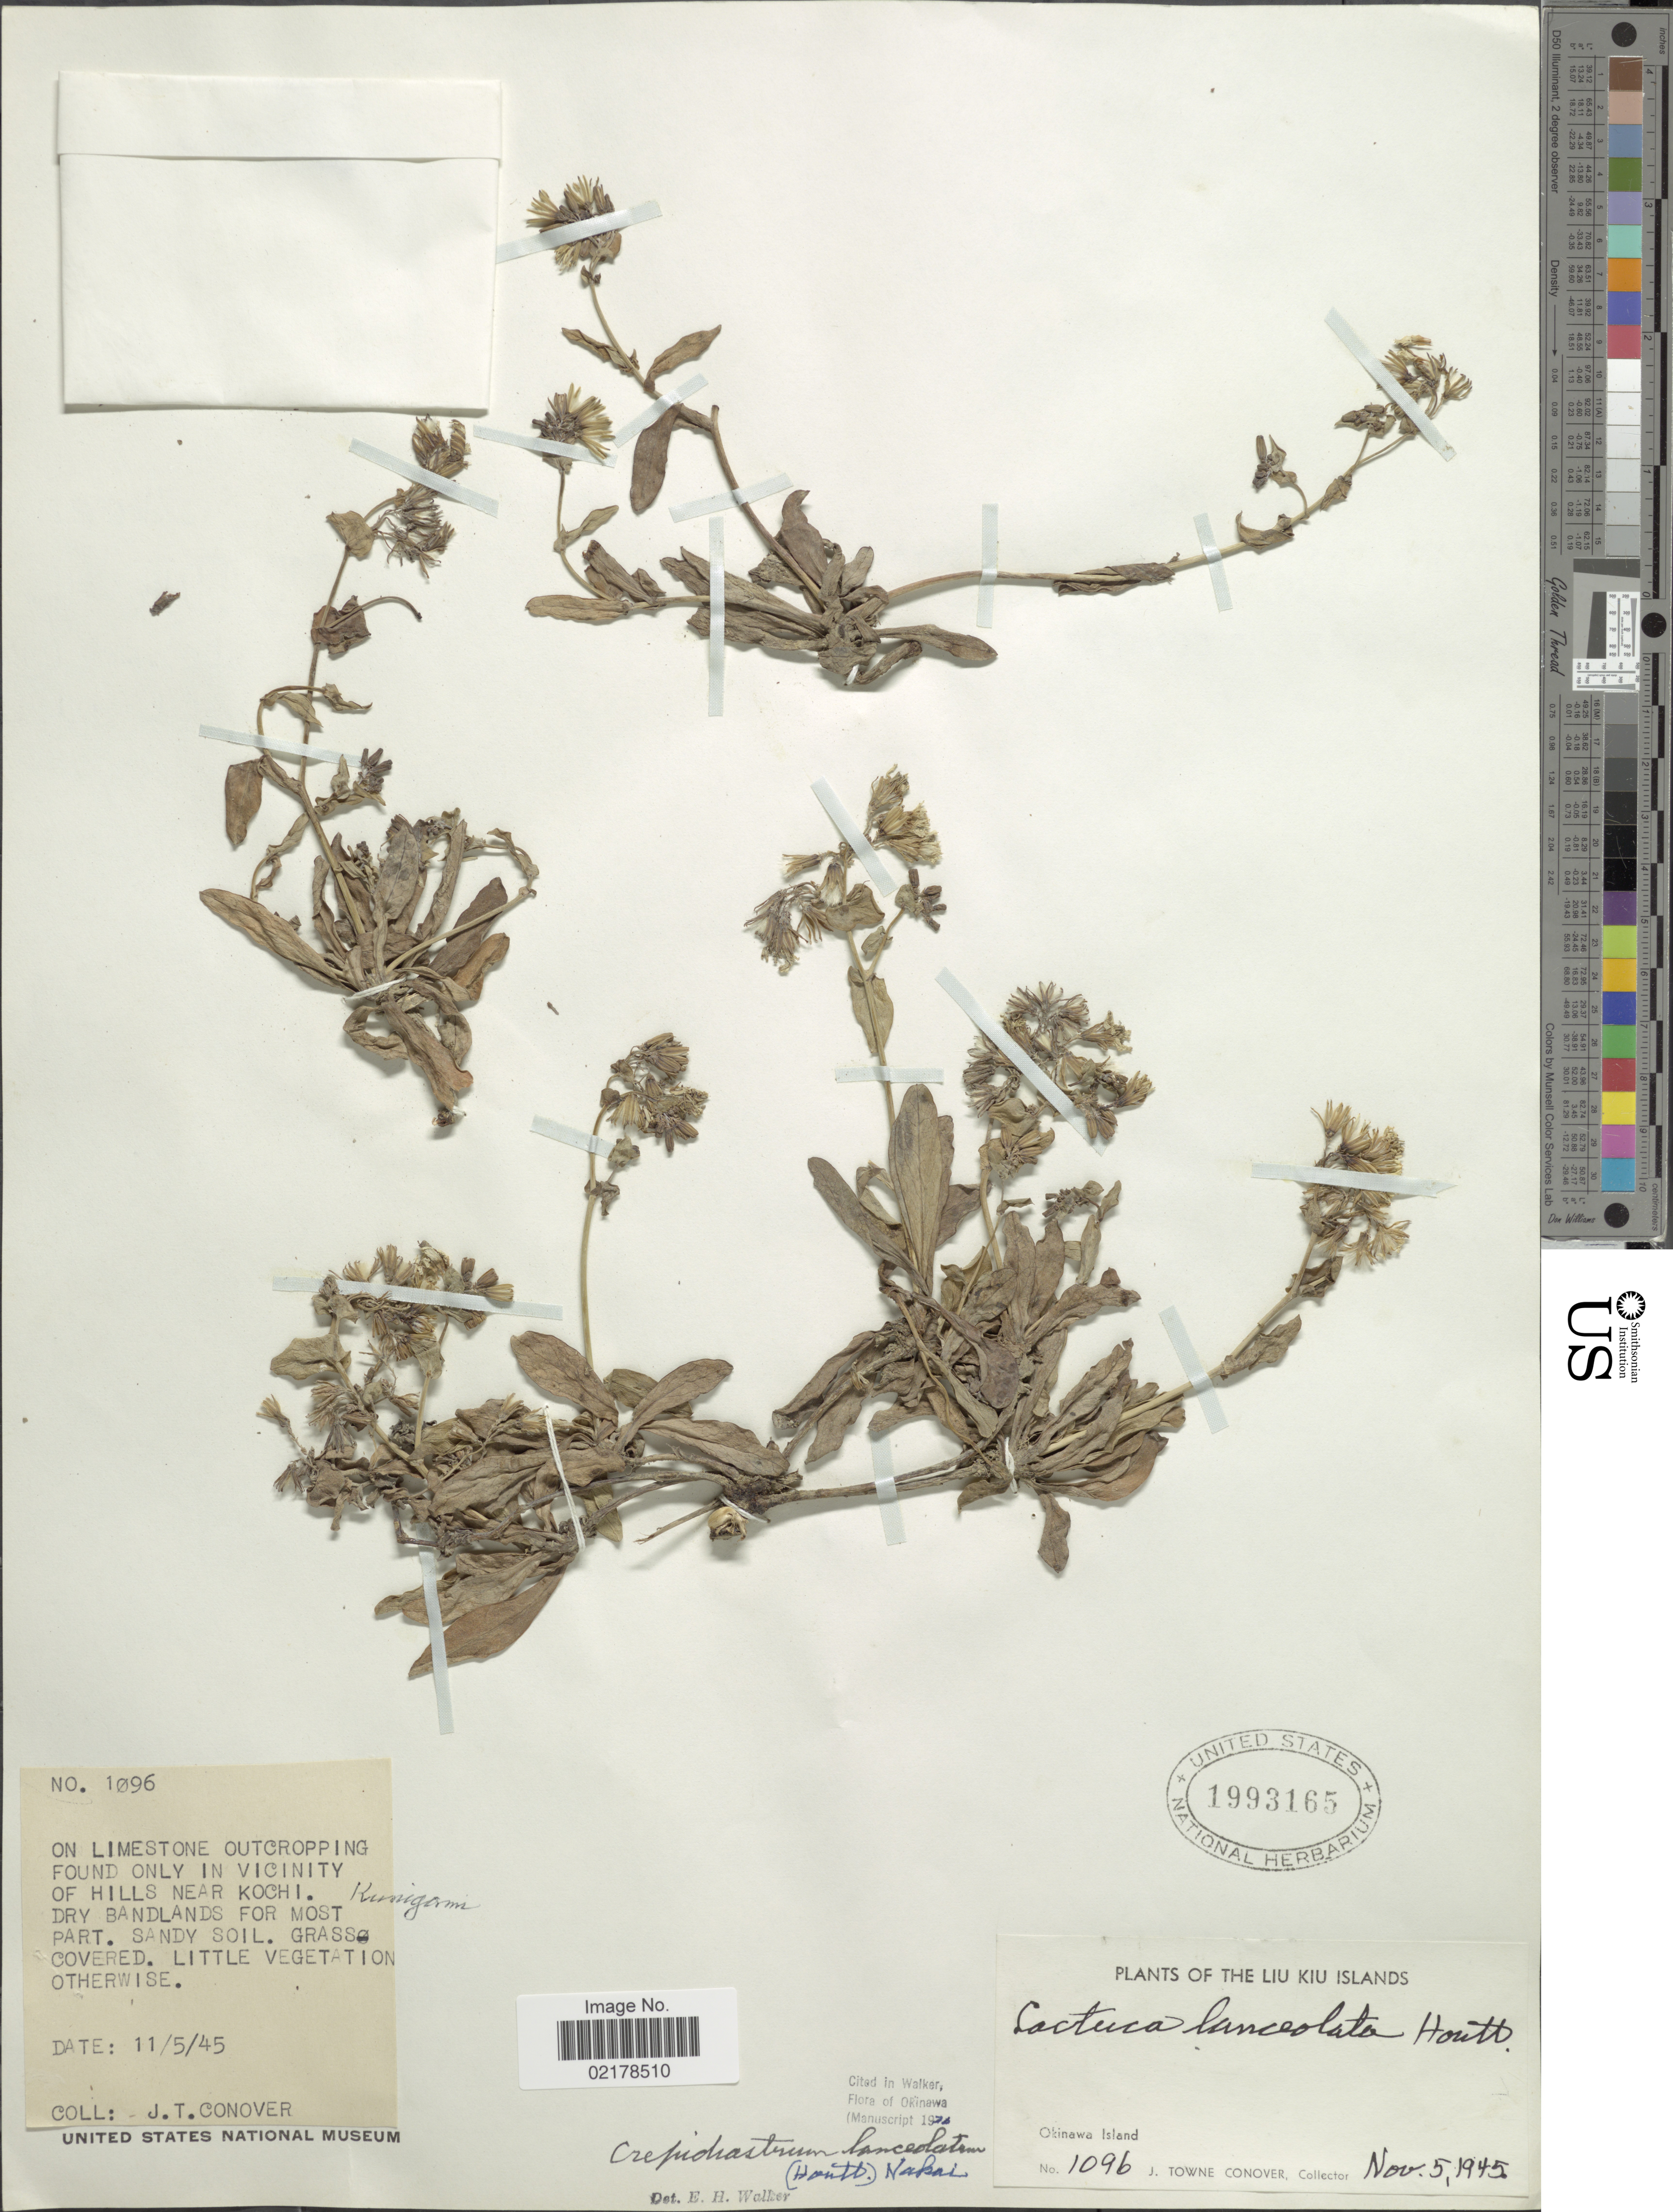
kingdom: Plantae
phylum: Tracheophyta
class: Magnoliopsida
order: Asterales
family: Asteraceae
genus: Crepidiastrum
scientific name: Crepidiastrum lanceolatum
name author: (Houtt.) Nakai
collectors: J. T. Conover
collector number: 1096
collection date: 1945-11-05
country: Japan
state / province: Okinawa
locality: The Liu Kiu Islands, Okinawa Island, On limestone outcropping found only in vicinity of hills near Kochi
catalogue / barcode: US 1993165